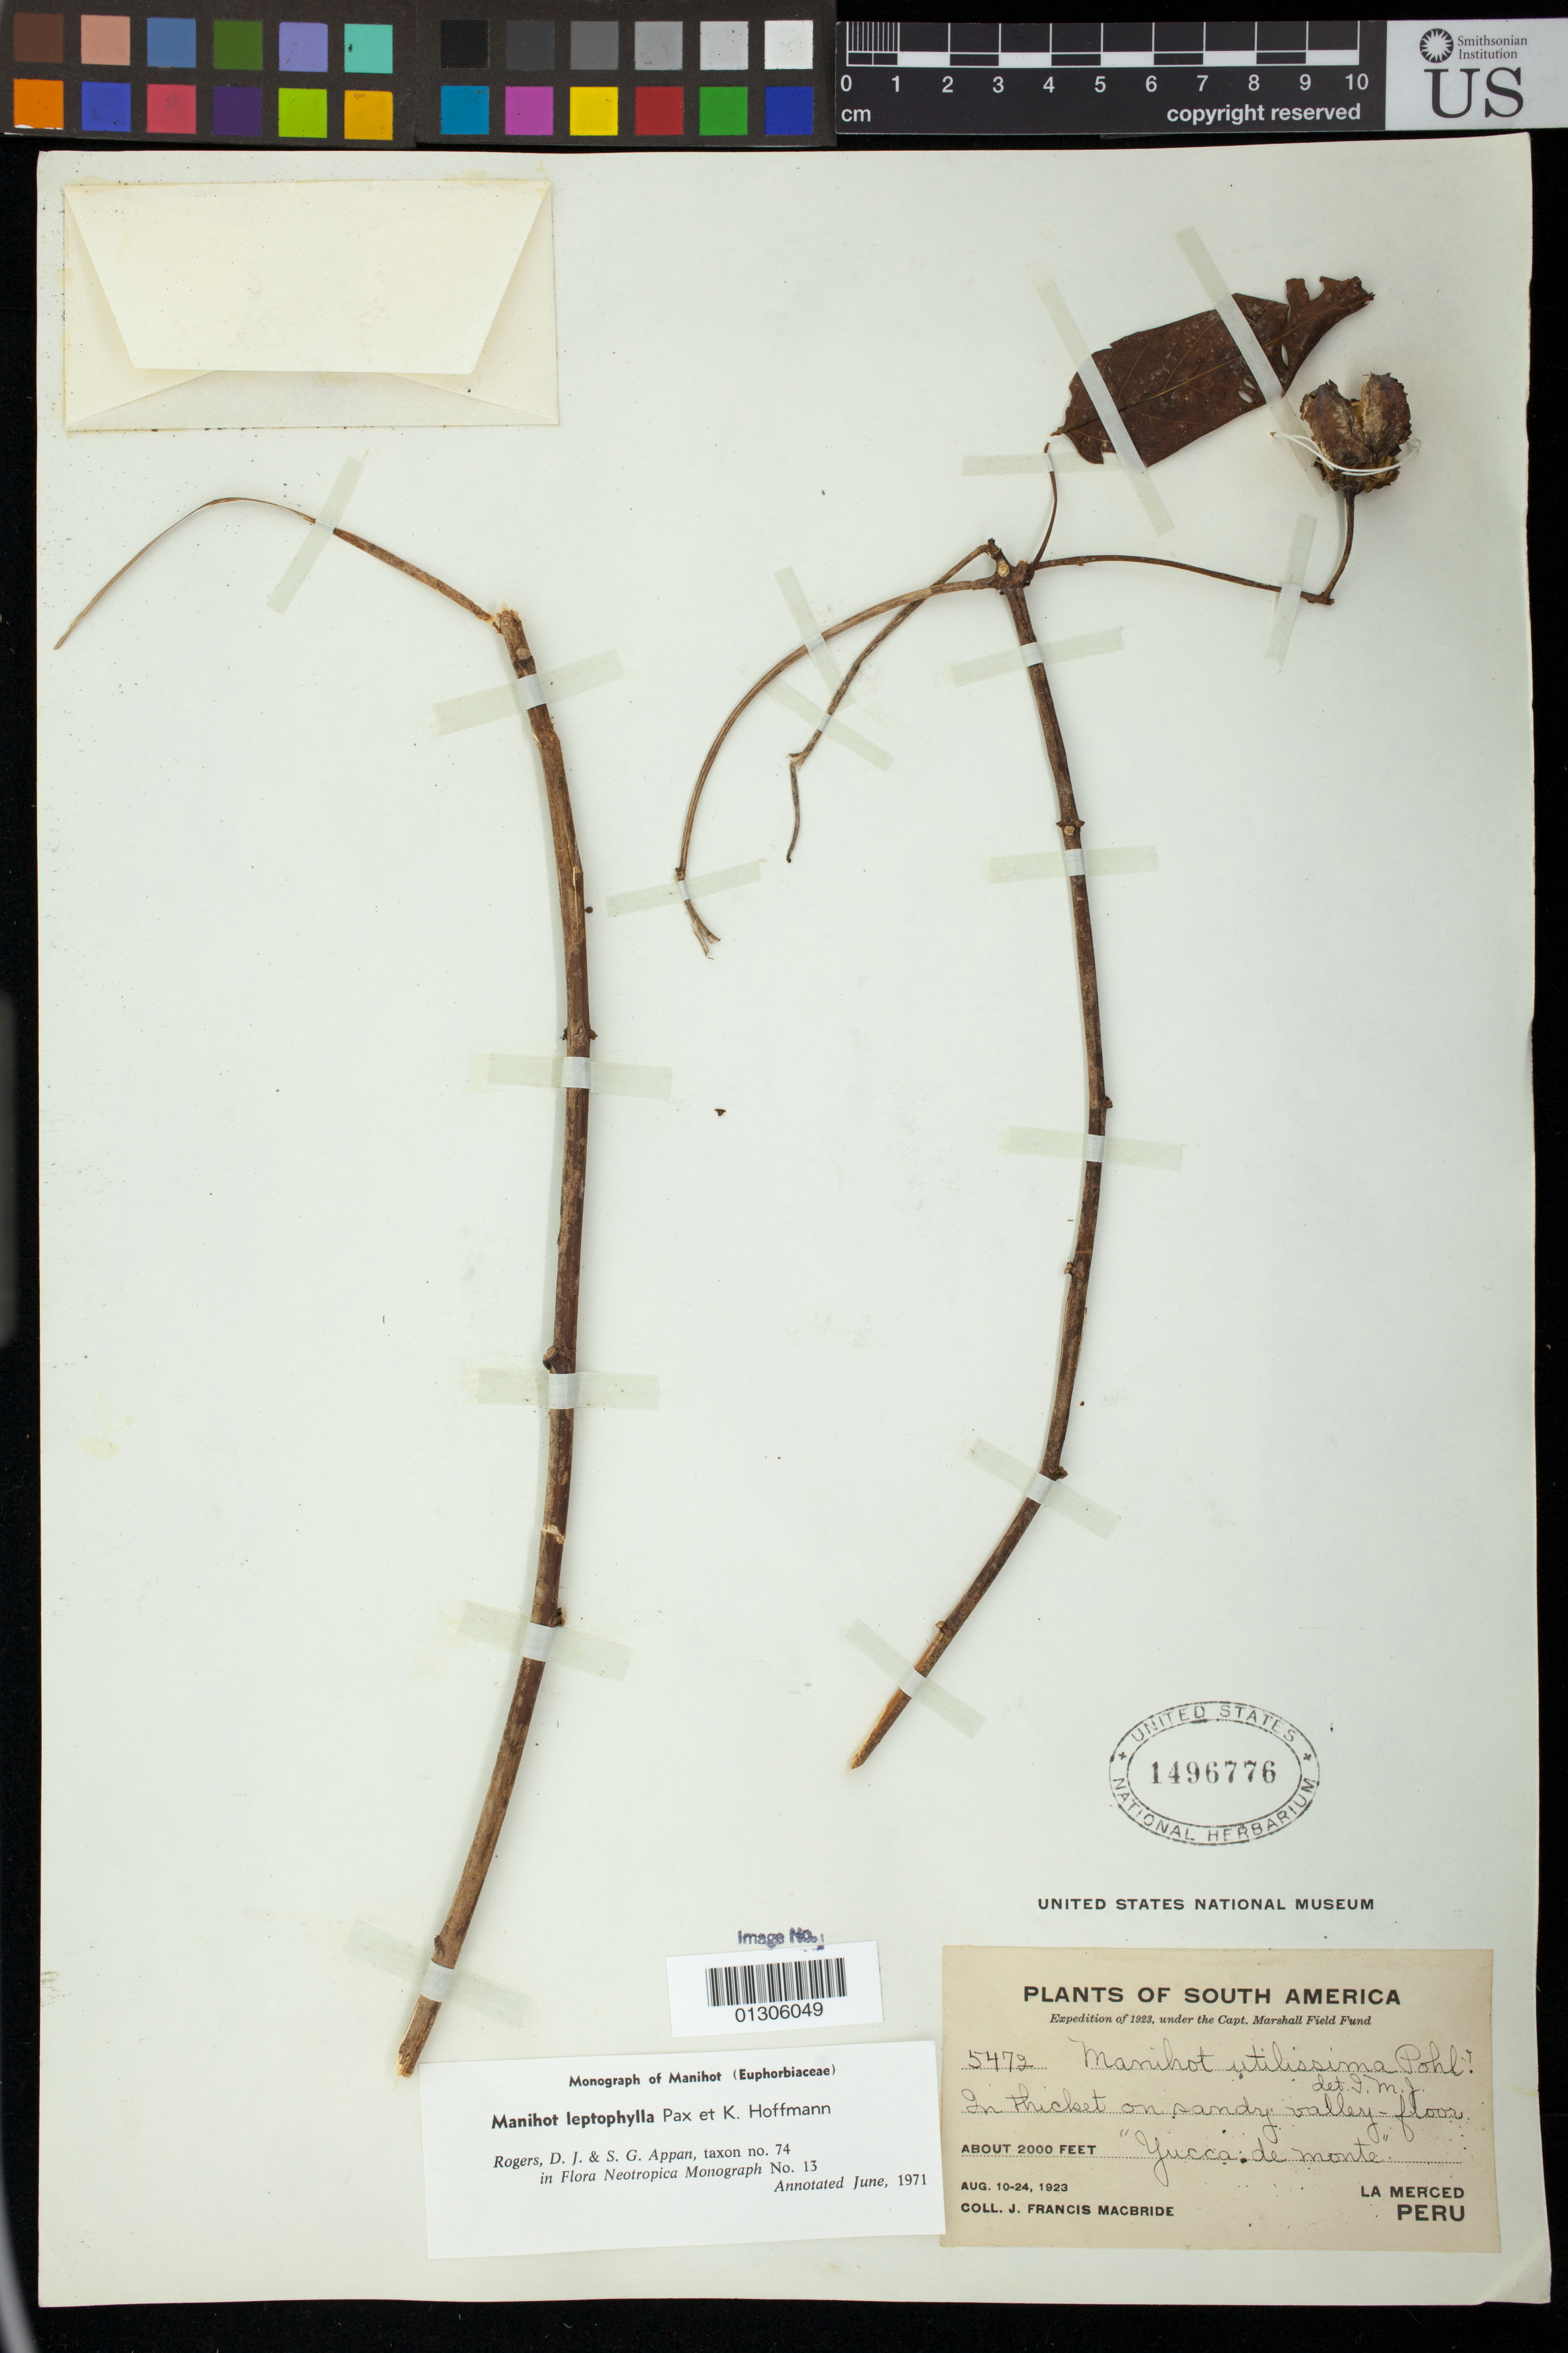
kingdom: Plantae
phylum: Tracheophyta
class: Magnoliopsida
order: Malpighiales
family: Euphorbiaceae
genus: Manihot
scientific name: Manihot leptophylla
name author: Pax in Engl.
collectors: J. F. Macbride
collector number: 5472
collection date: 1923-08-10/1923-08-24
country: Peru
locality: La Merced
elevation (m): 610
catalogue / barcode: US 1496776